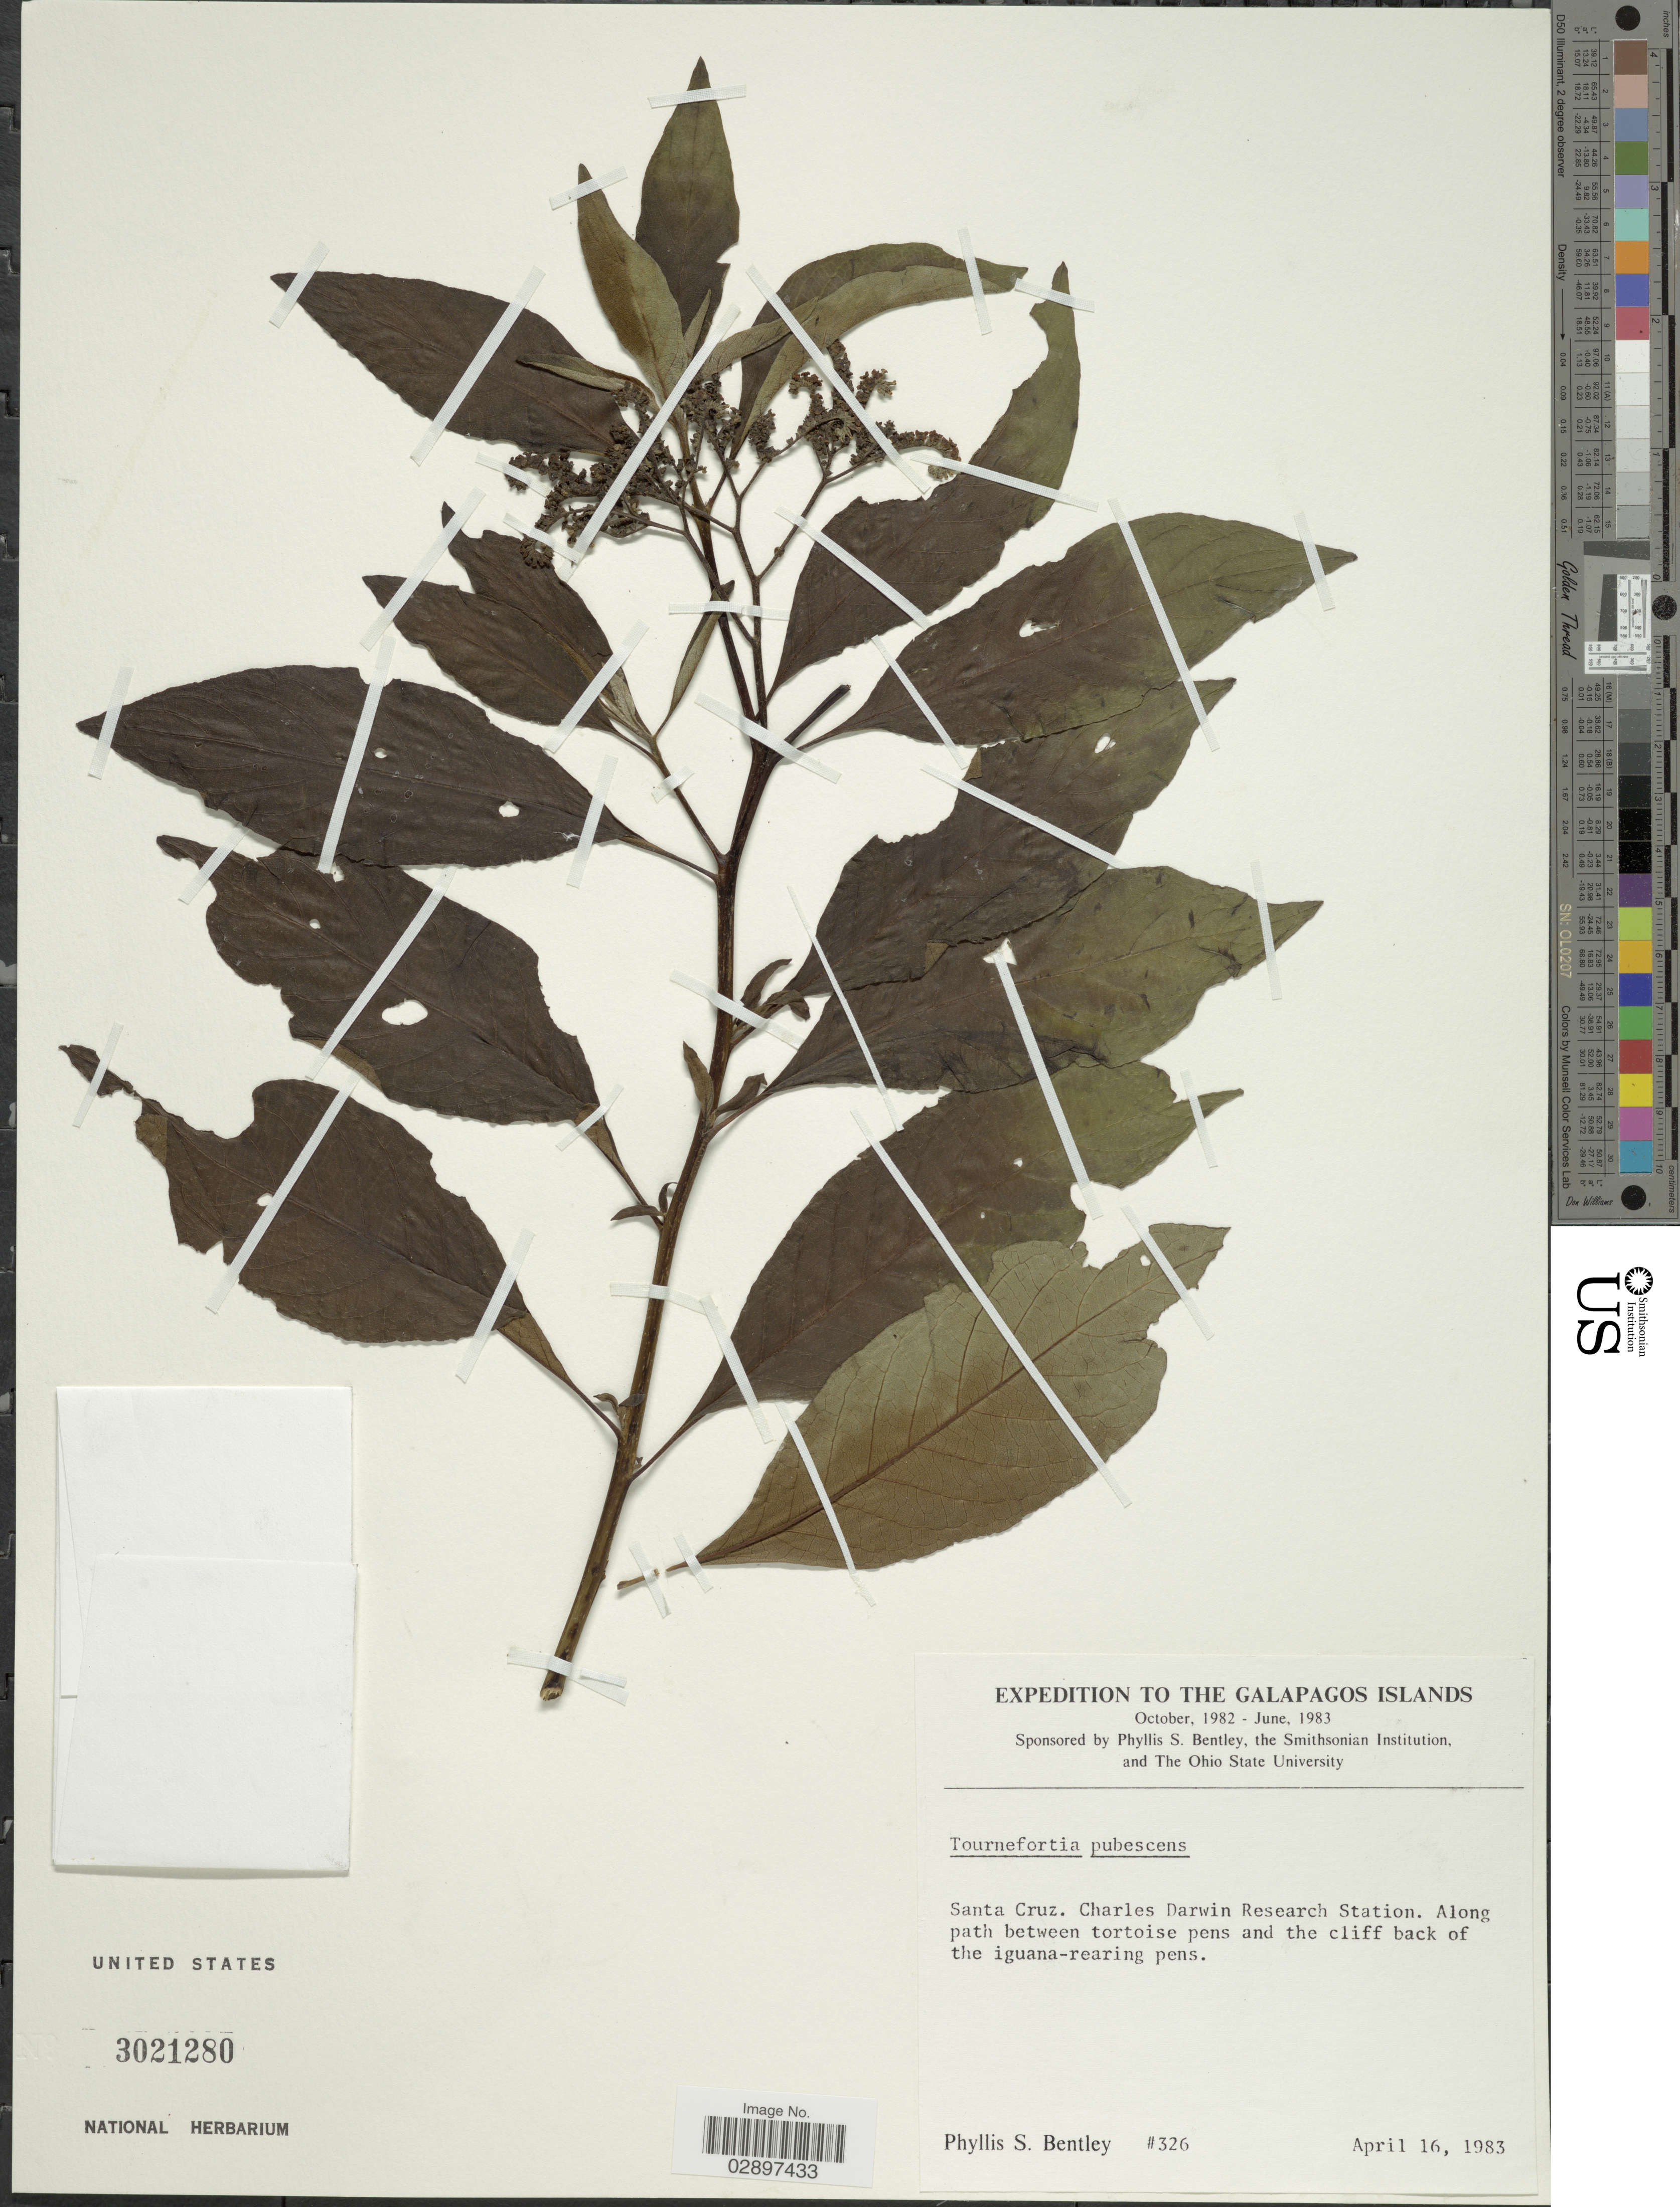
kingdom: Plantae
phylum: Tracheophyta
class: Magnoliopsida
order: Boraginales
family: Heliotropiaceae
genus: Tournefortia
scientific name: Tournefortia pubescens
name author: Hook. f.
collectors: P. S. Bentley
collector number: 326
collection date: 1983-04-16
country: Ecuador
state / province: Colón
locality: The Galapagos Islands. Santa Cruz. Charles Darwin Research Station. Along path between tortoise pens and the cliff back of the iguana-rearing pens.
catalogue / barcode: US 3021280